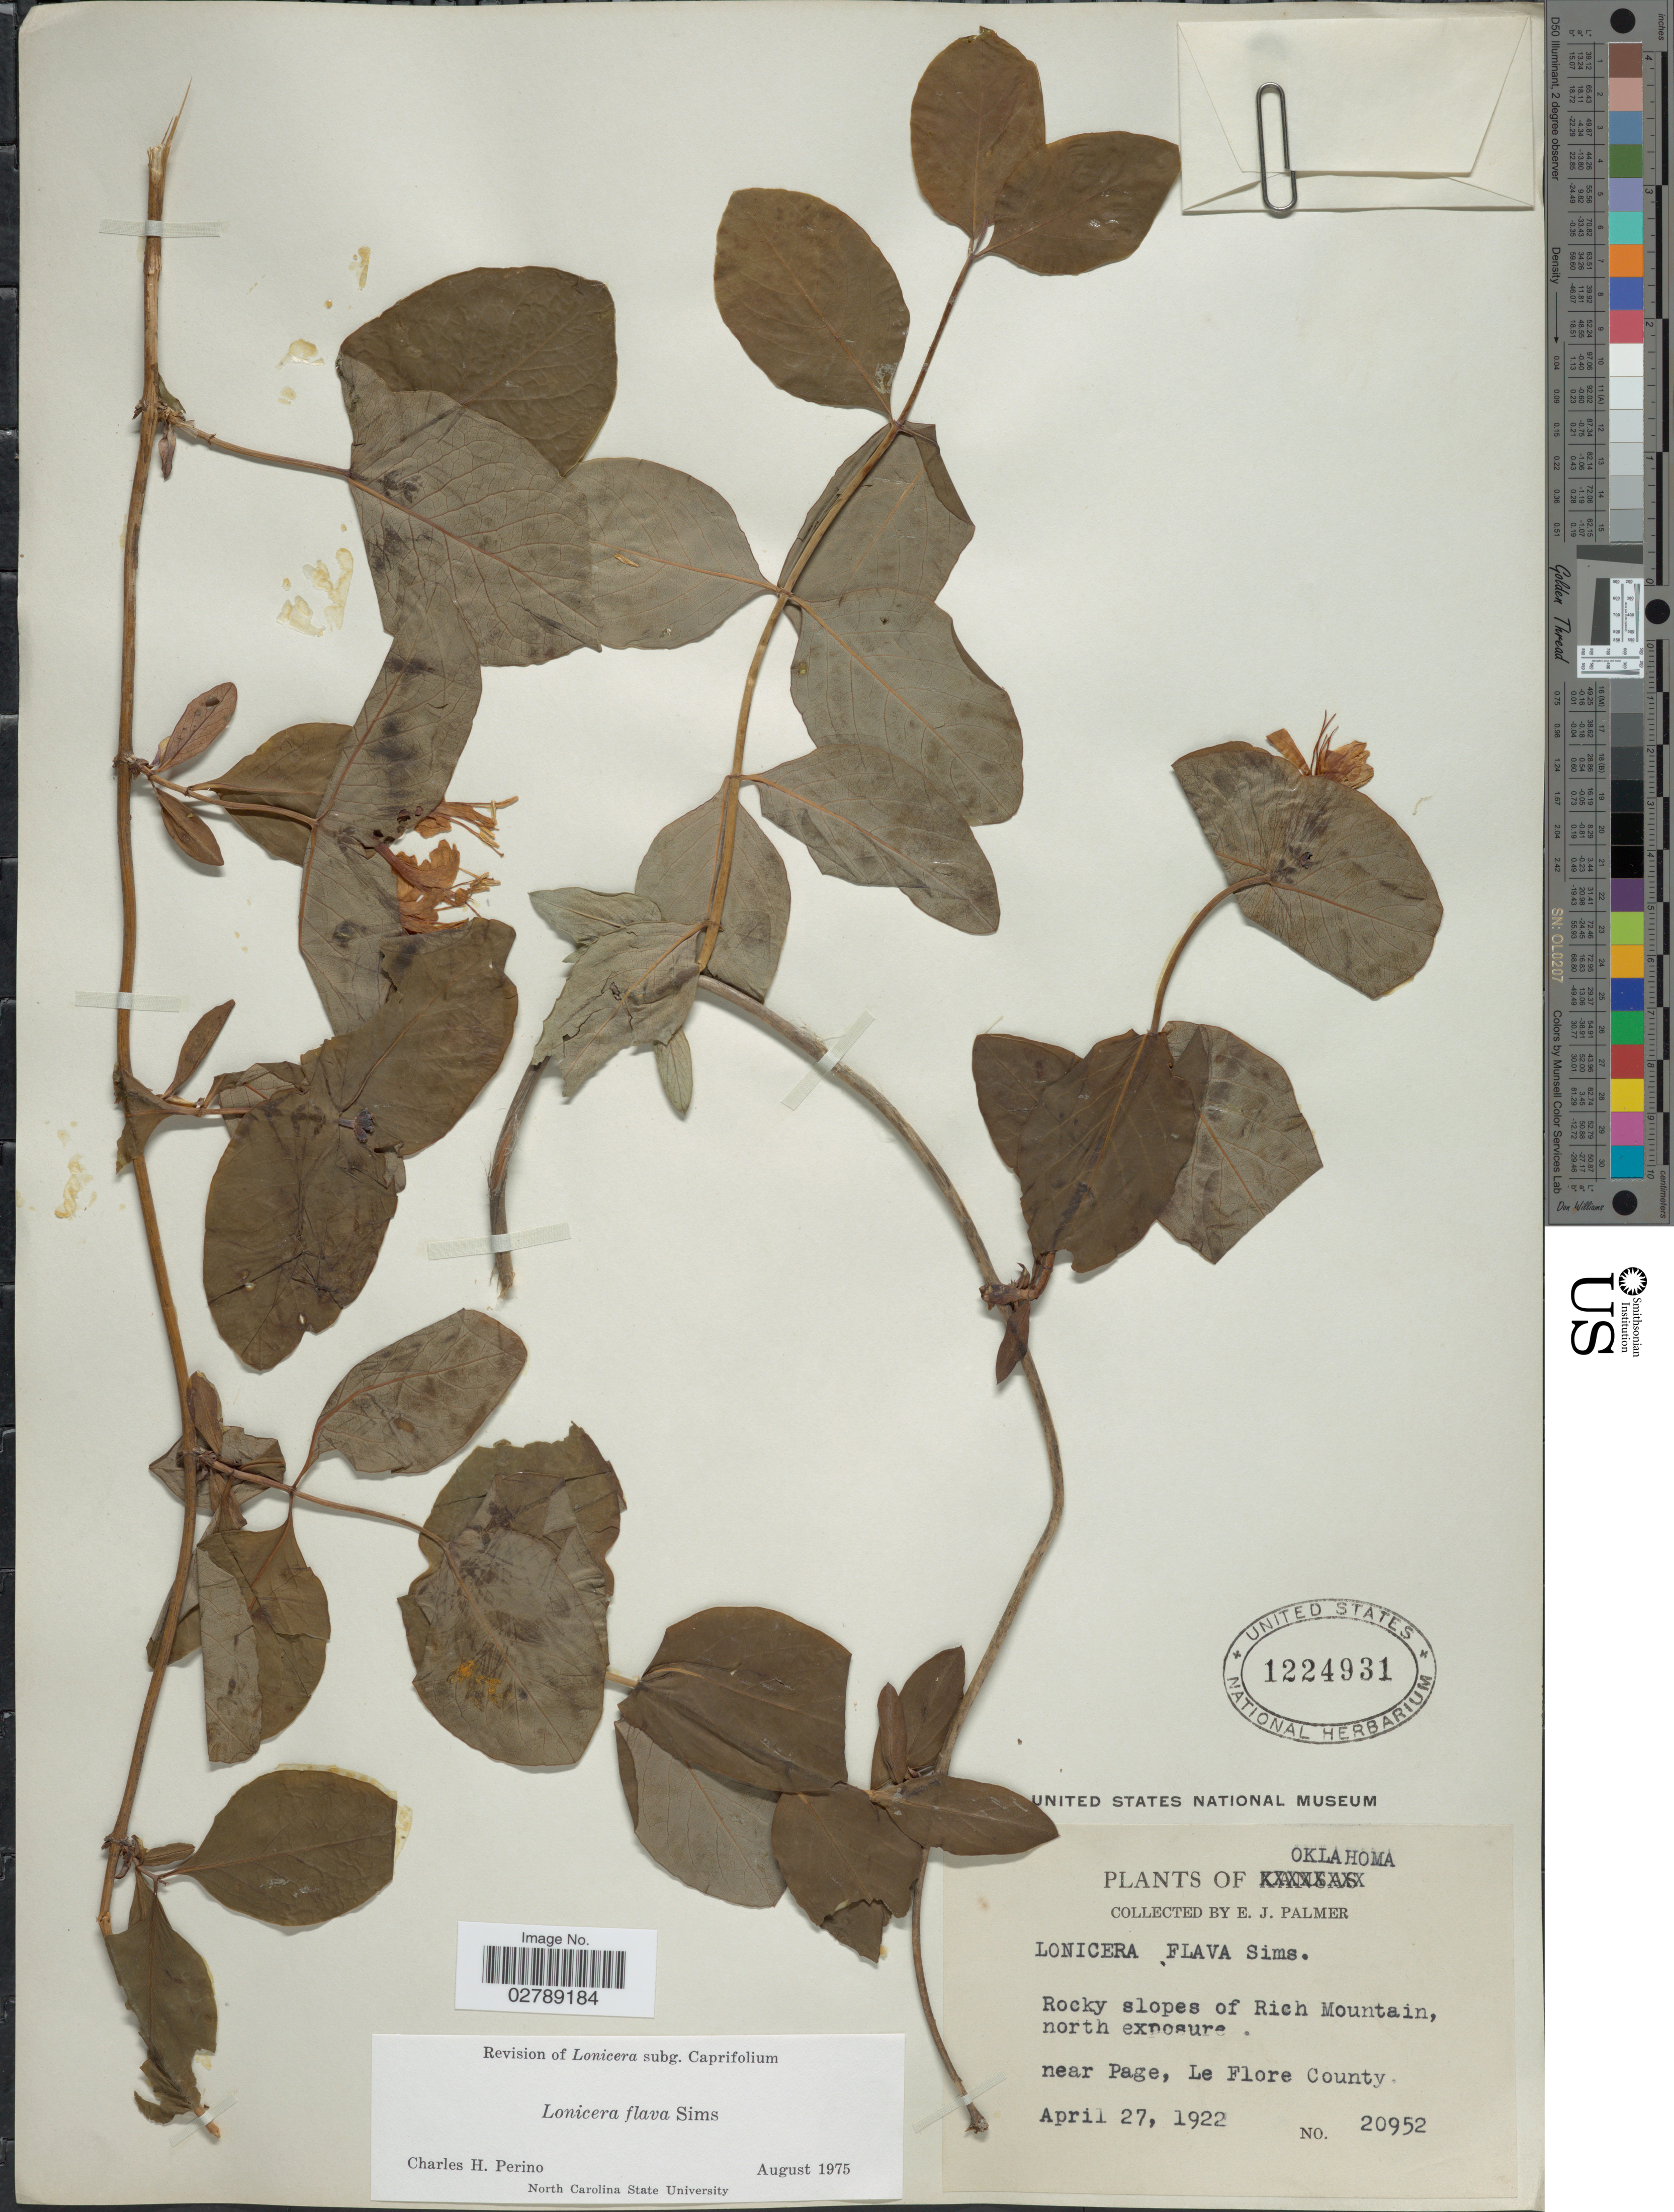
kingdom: Plantae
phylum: Tracheophyta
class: Magnoliopsida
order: Dipsacales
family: Caprifoliaceae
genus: Lonicera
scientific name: Lonicera flava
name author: Sims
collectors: E. J. Palmer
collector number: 20952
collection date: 1922-04-27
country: United States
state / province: Oklahoma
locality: Rocky slopes of Rich Mountain, north exposure. Near Page, Le Flore County.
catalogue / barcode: US 1224931